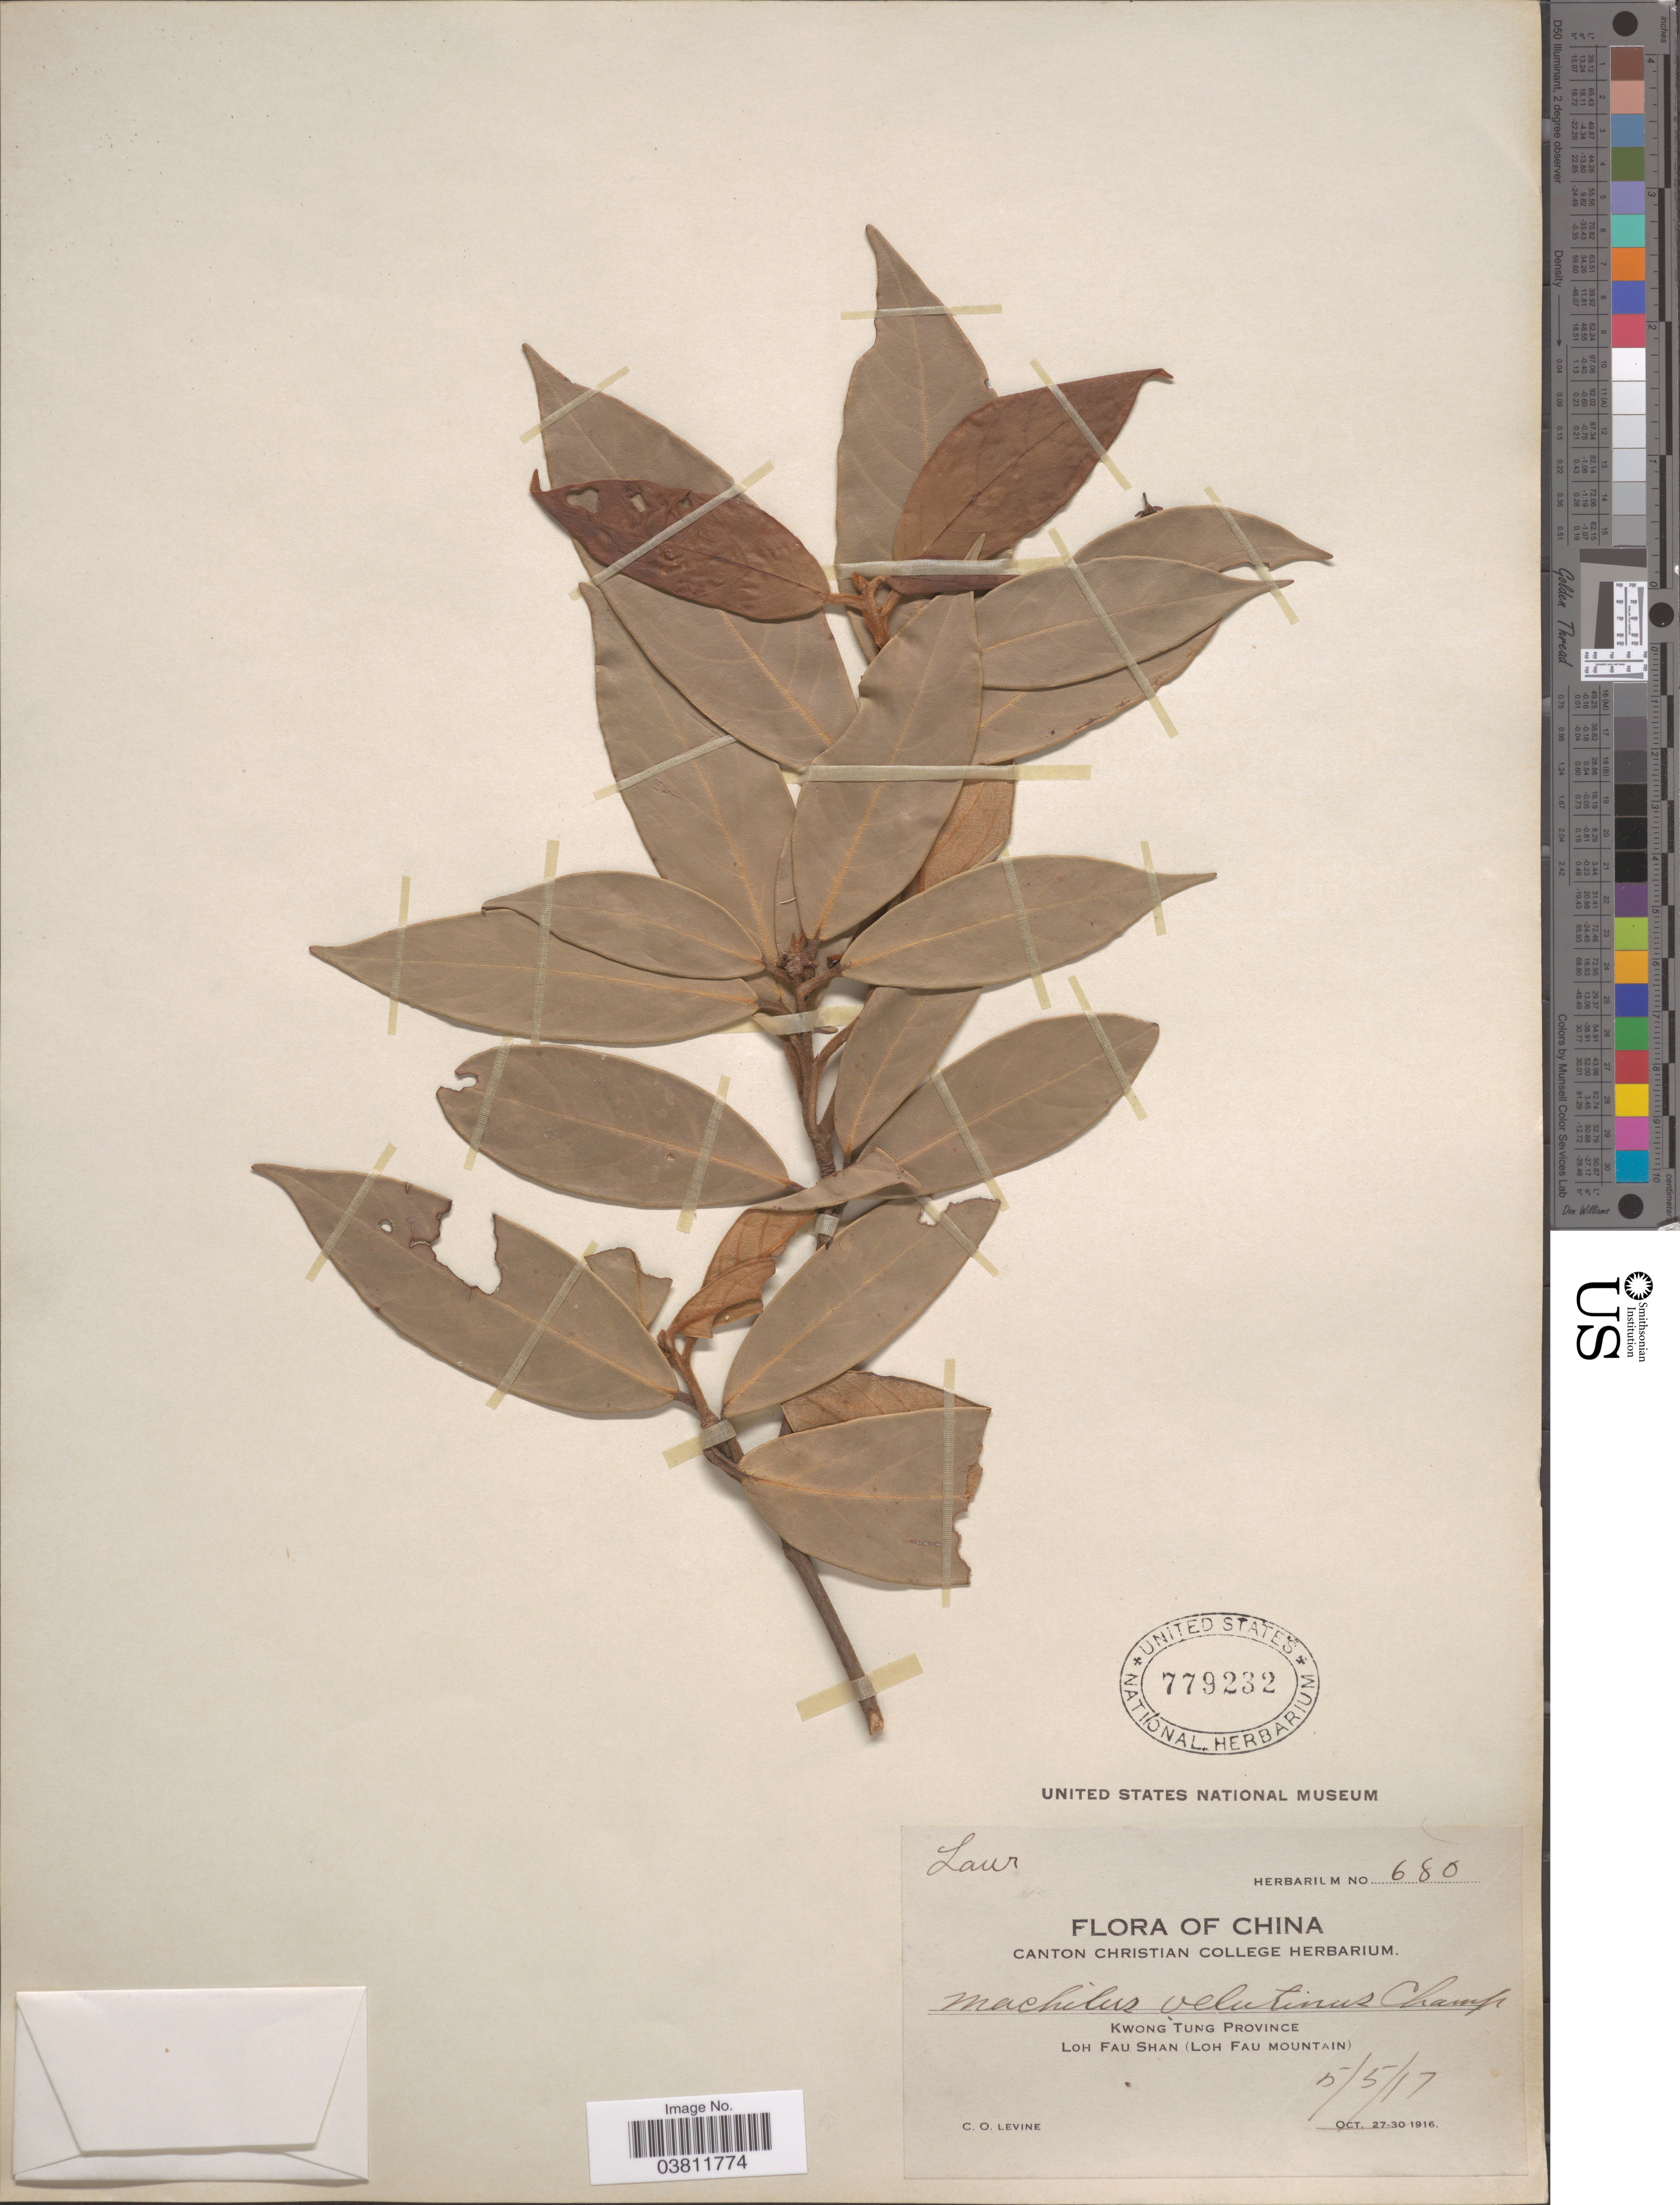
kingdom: Plantae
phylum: Tracheophyta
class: Magnoliopsida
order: Laurales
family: Lauraceae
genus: Machilus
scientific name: Machilus velutina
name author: Champ. ex Benth.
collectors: C. O. Levine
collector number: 680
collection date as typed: Transcribed d/m/y: 5/5/17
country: China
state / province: Guangdong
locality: Kwong Tung Province, Loh Fau Shan (Loh Fau Mountain).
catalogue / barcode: US 779232